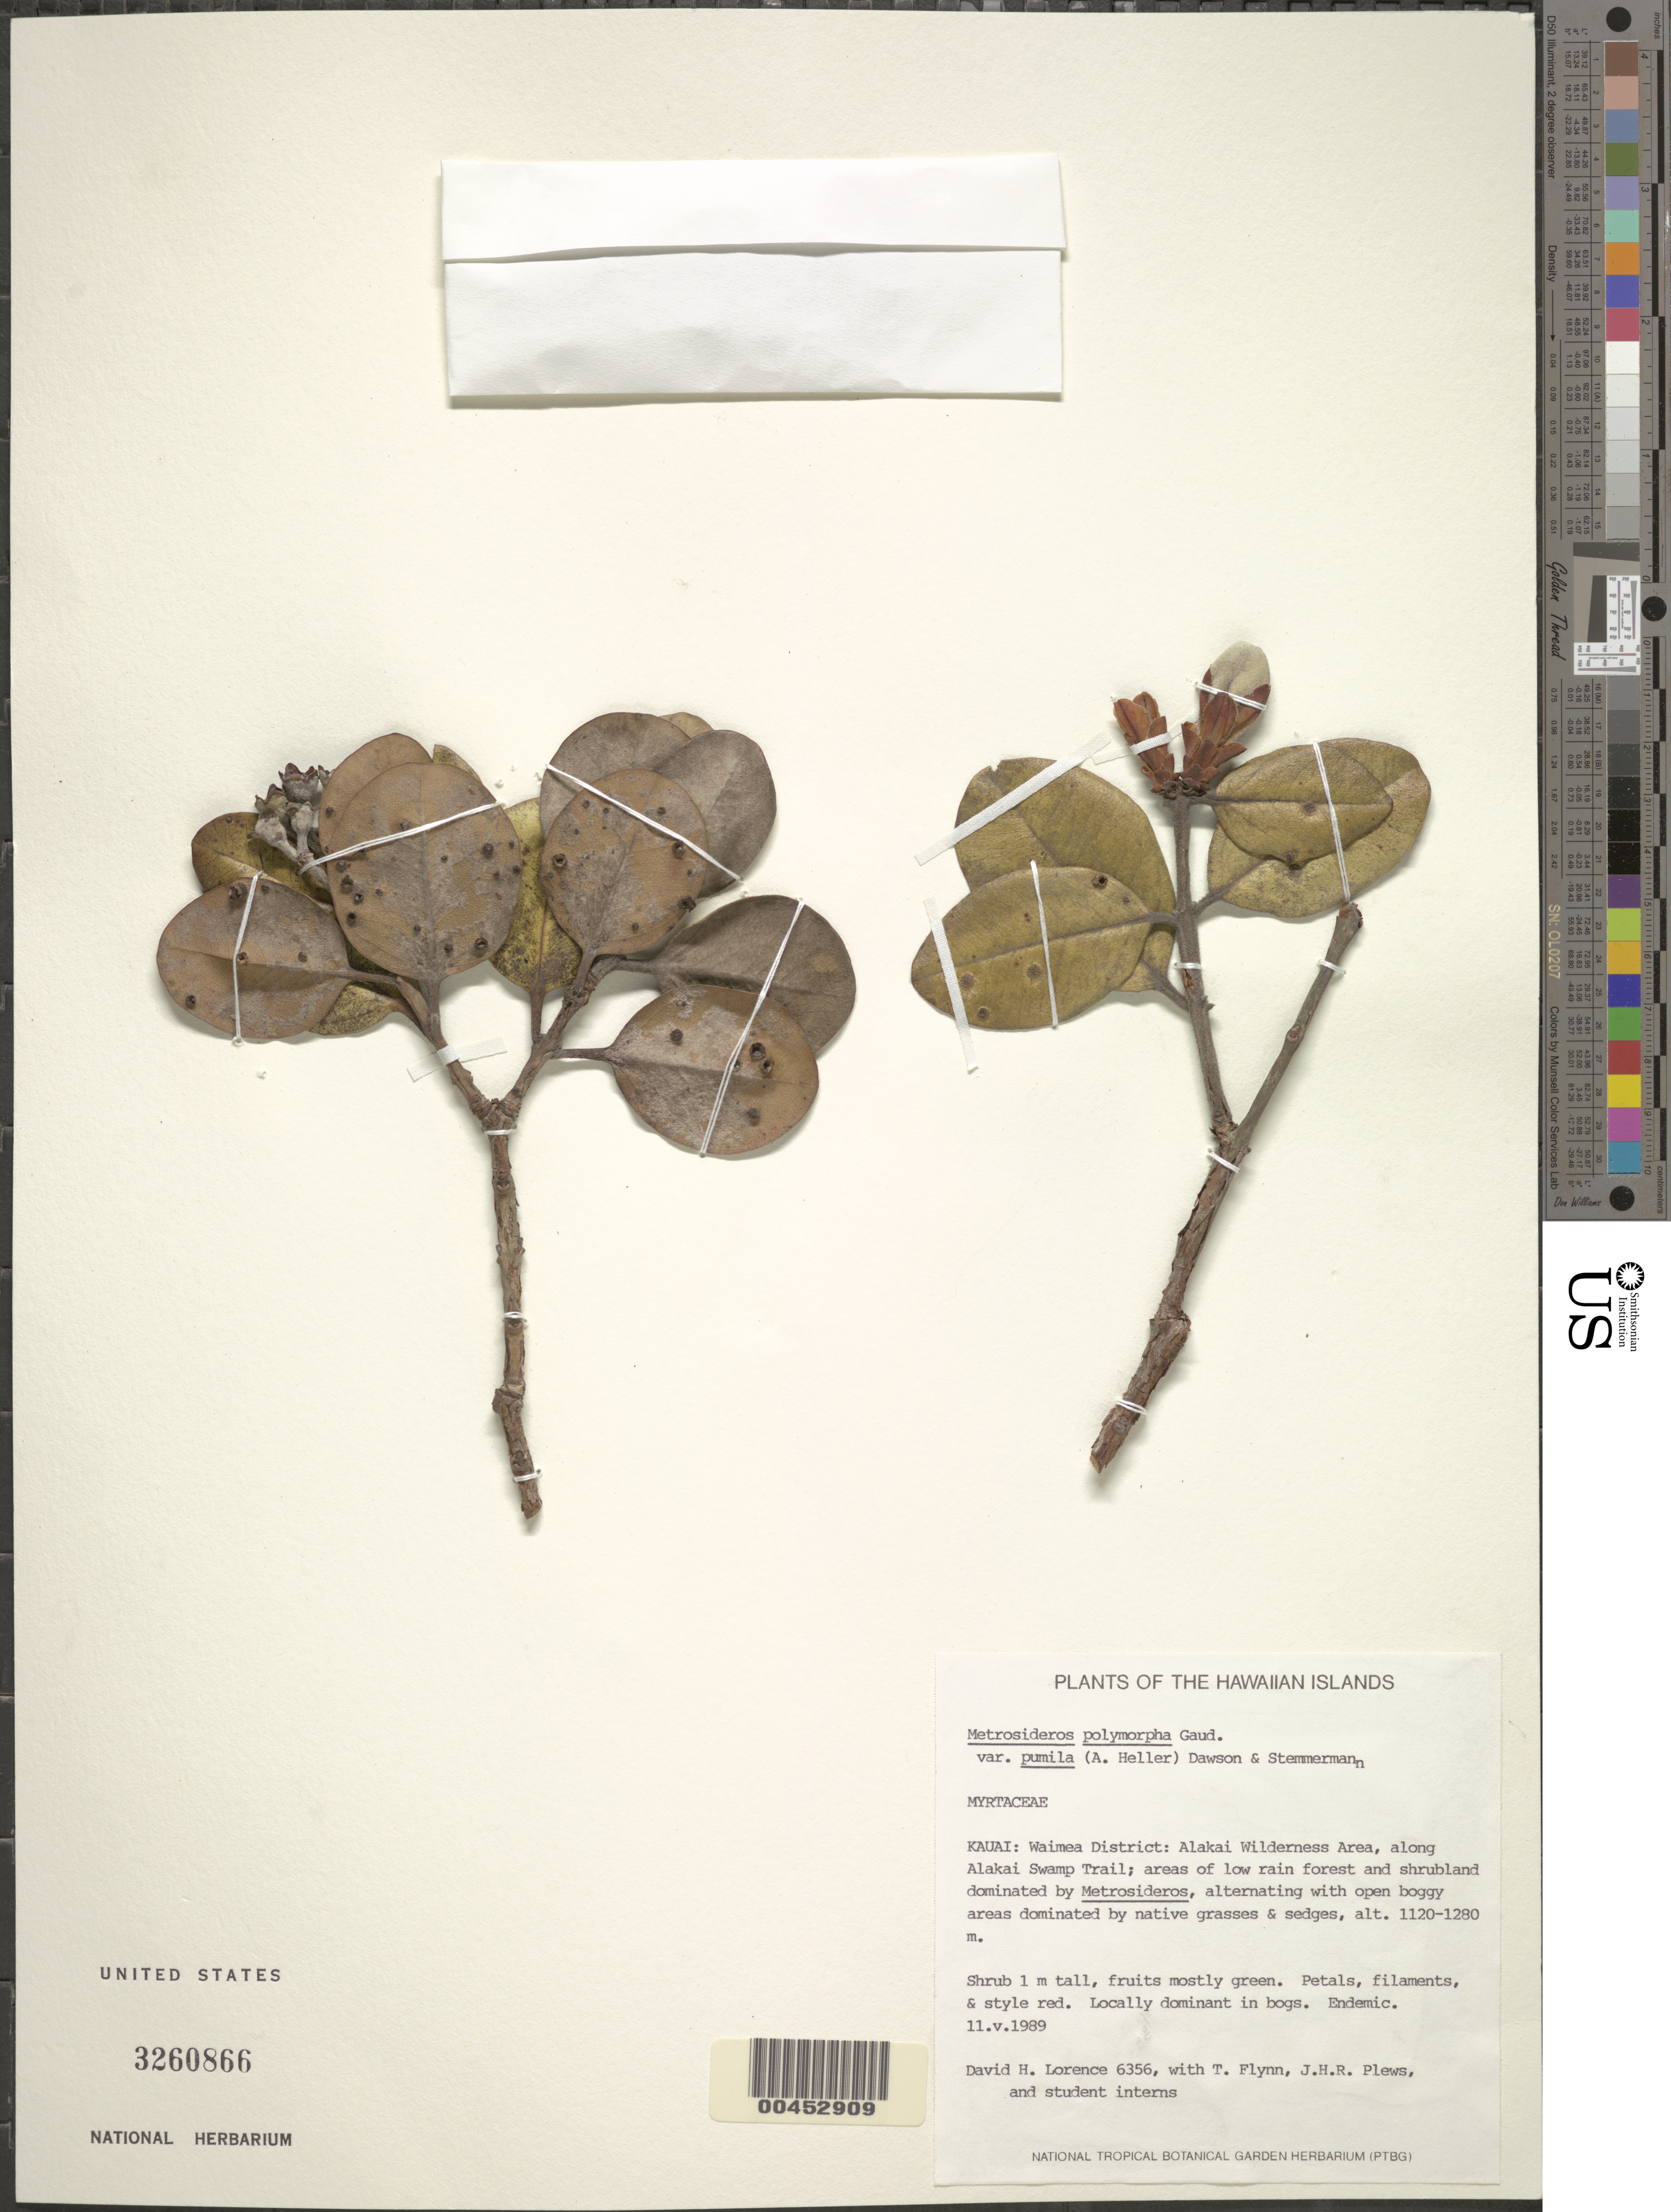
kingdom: Plantae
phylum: Tracheophyta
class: Magnoliopsida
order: Myrtales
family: Myrtaceae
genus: Metrosideros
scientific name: Metrosideros polymorpha var. pumila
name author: (A. Heller) J.W. Dawson & Stemmerm.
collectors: D. Lorence, T. W. Flynn & J. Plews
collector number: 6356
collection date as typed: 11 May 1989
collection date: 1989-05-11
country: United States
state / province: Hawaii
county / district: Kauai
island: Kaua'i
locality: Waimea Dist: Alakai Wilderness Area, along Alakai Swamp Trail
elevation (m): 1120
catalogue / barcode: US 3260866